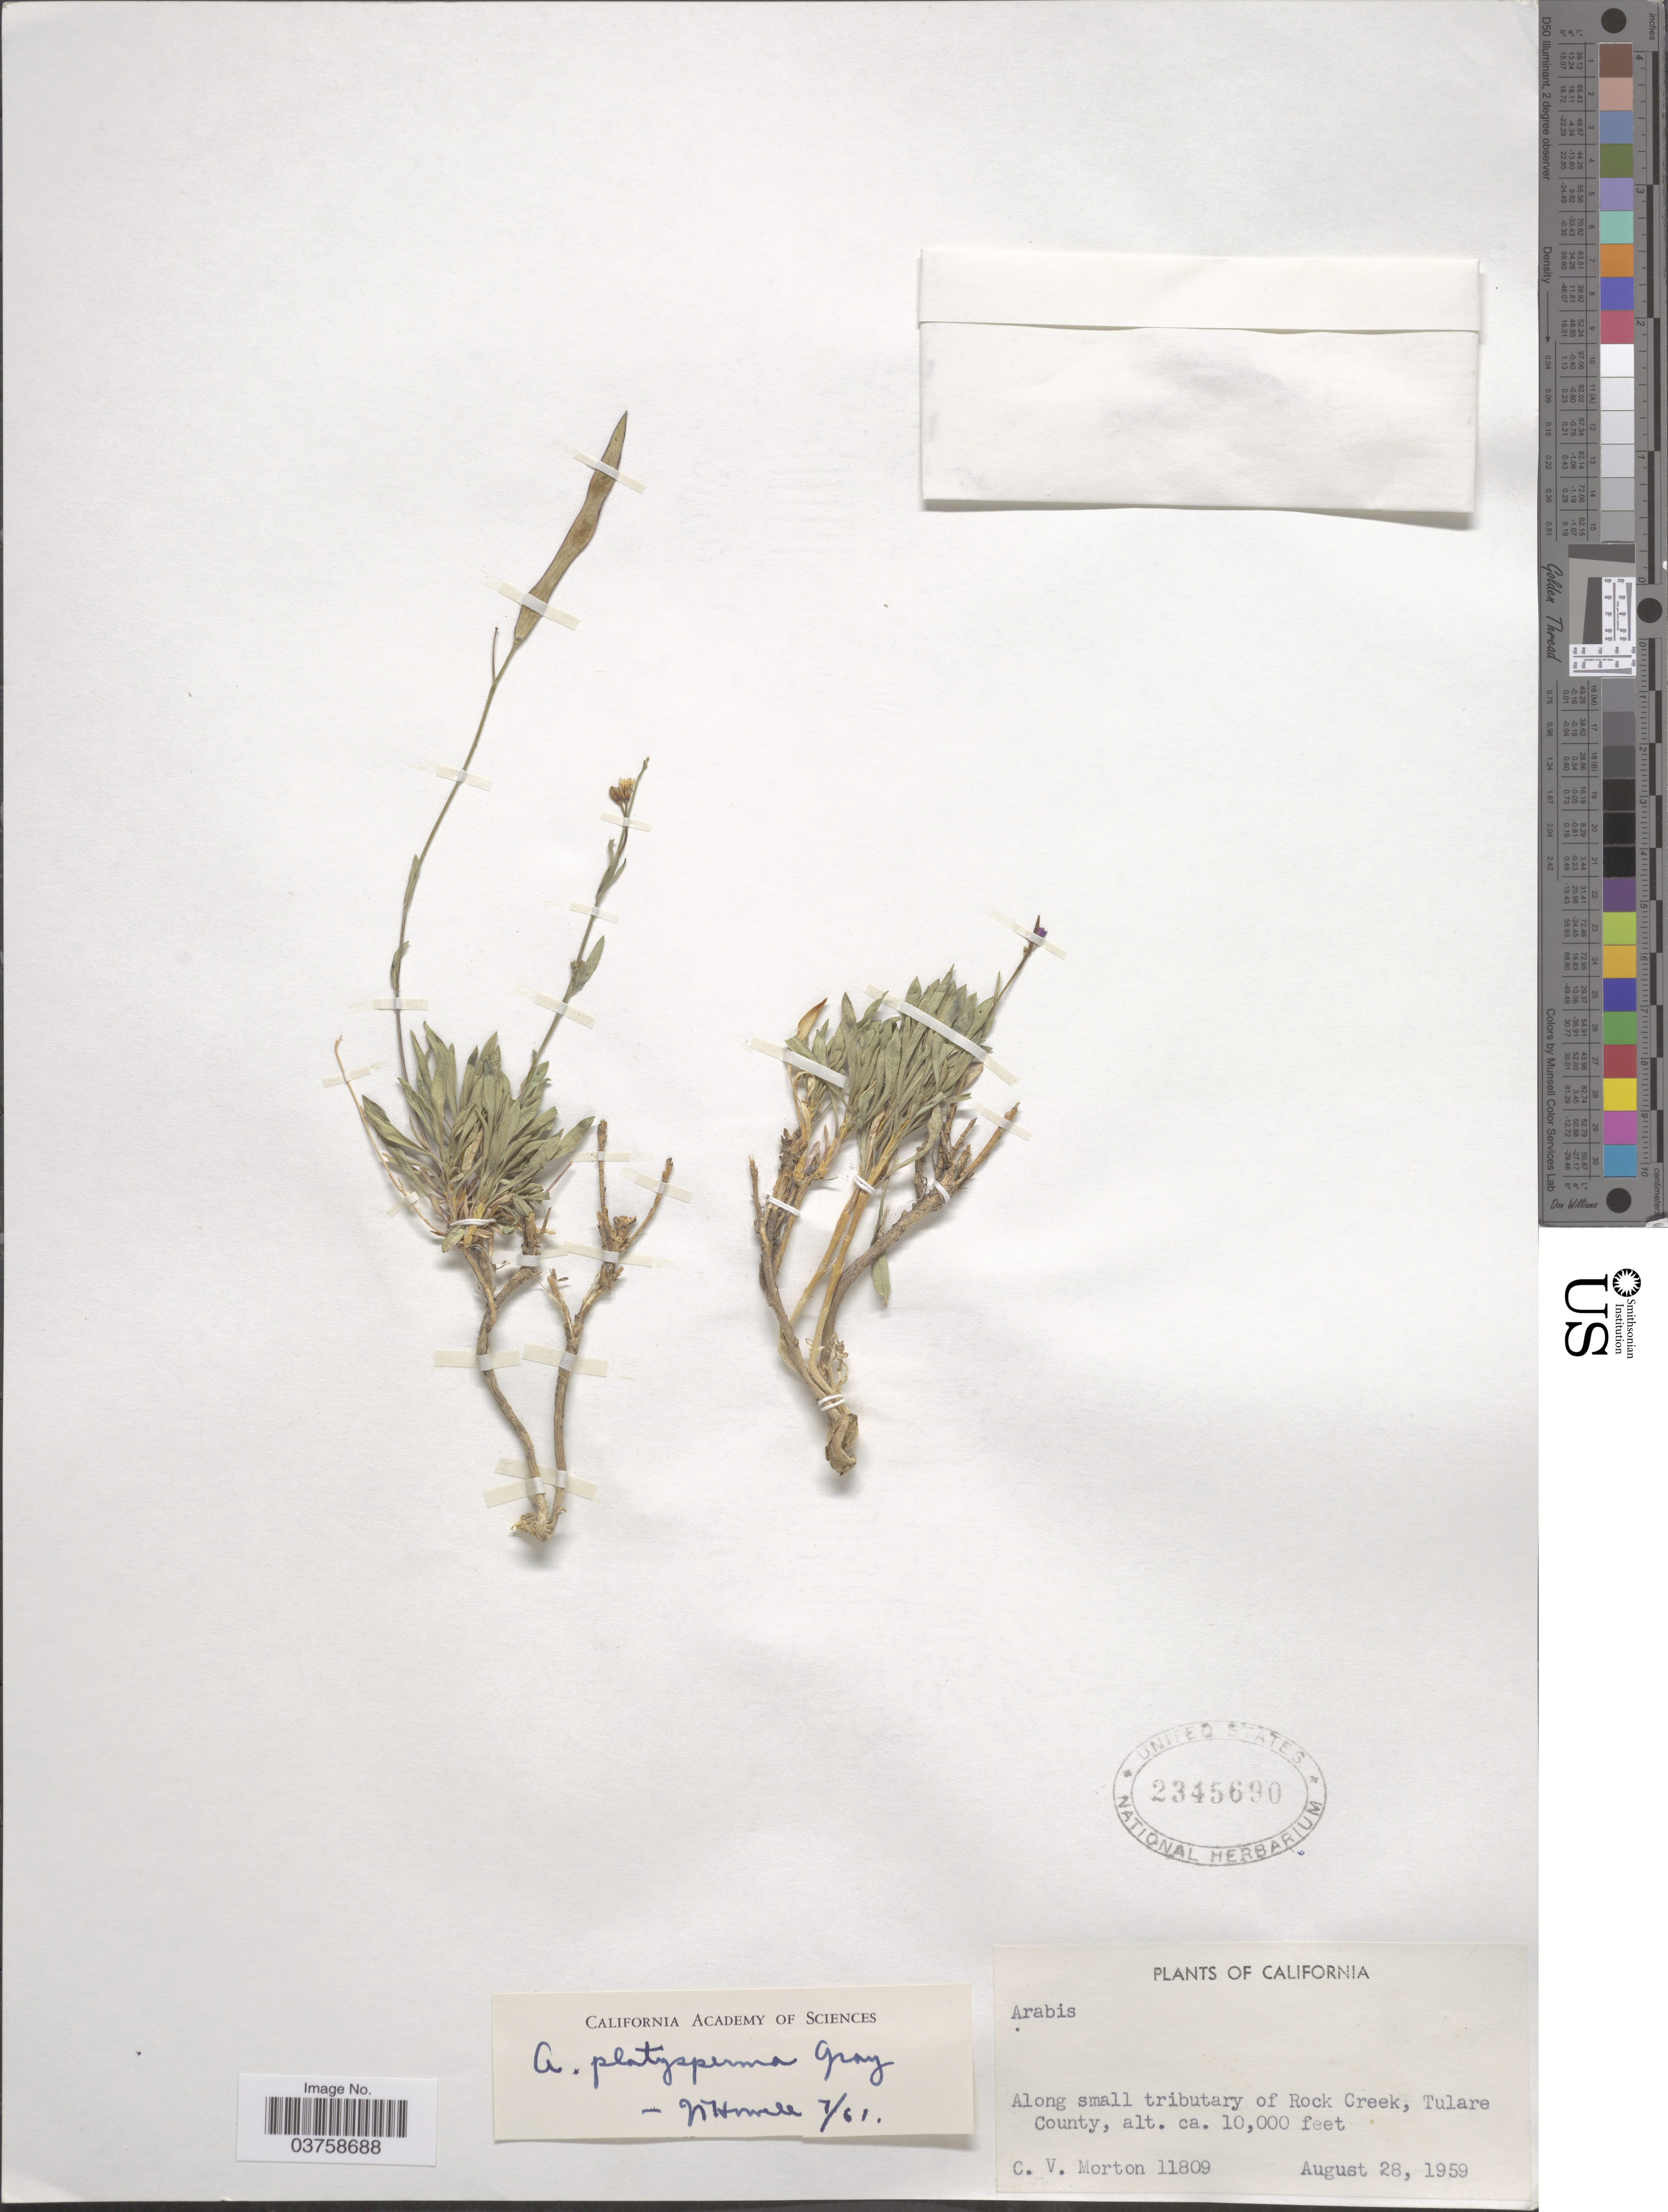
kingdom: Plantae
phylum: Tracheophyta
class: Magnoliopsida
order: Brassicales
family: Brassicaceae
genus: Arabis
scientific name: Arabis platysperma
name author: A. Gray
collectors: C. V. Morton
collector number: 11809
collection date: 1959-08-28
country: United States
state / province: California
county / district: Tulare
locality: Along small tributary of Rock Creek, Tulare County.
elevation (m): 3048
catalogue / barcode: US 2345690